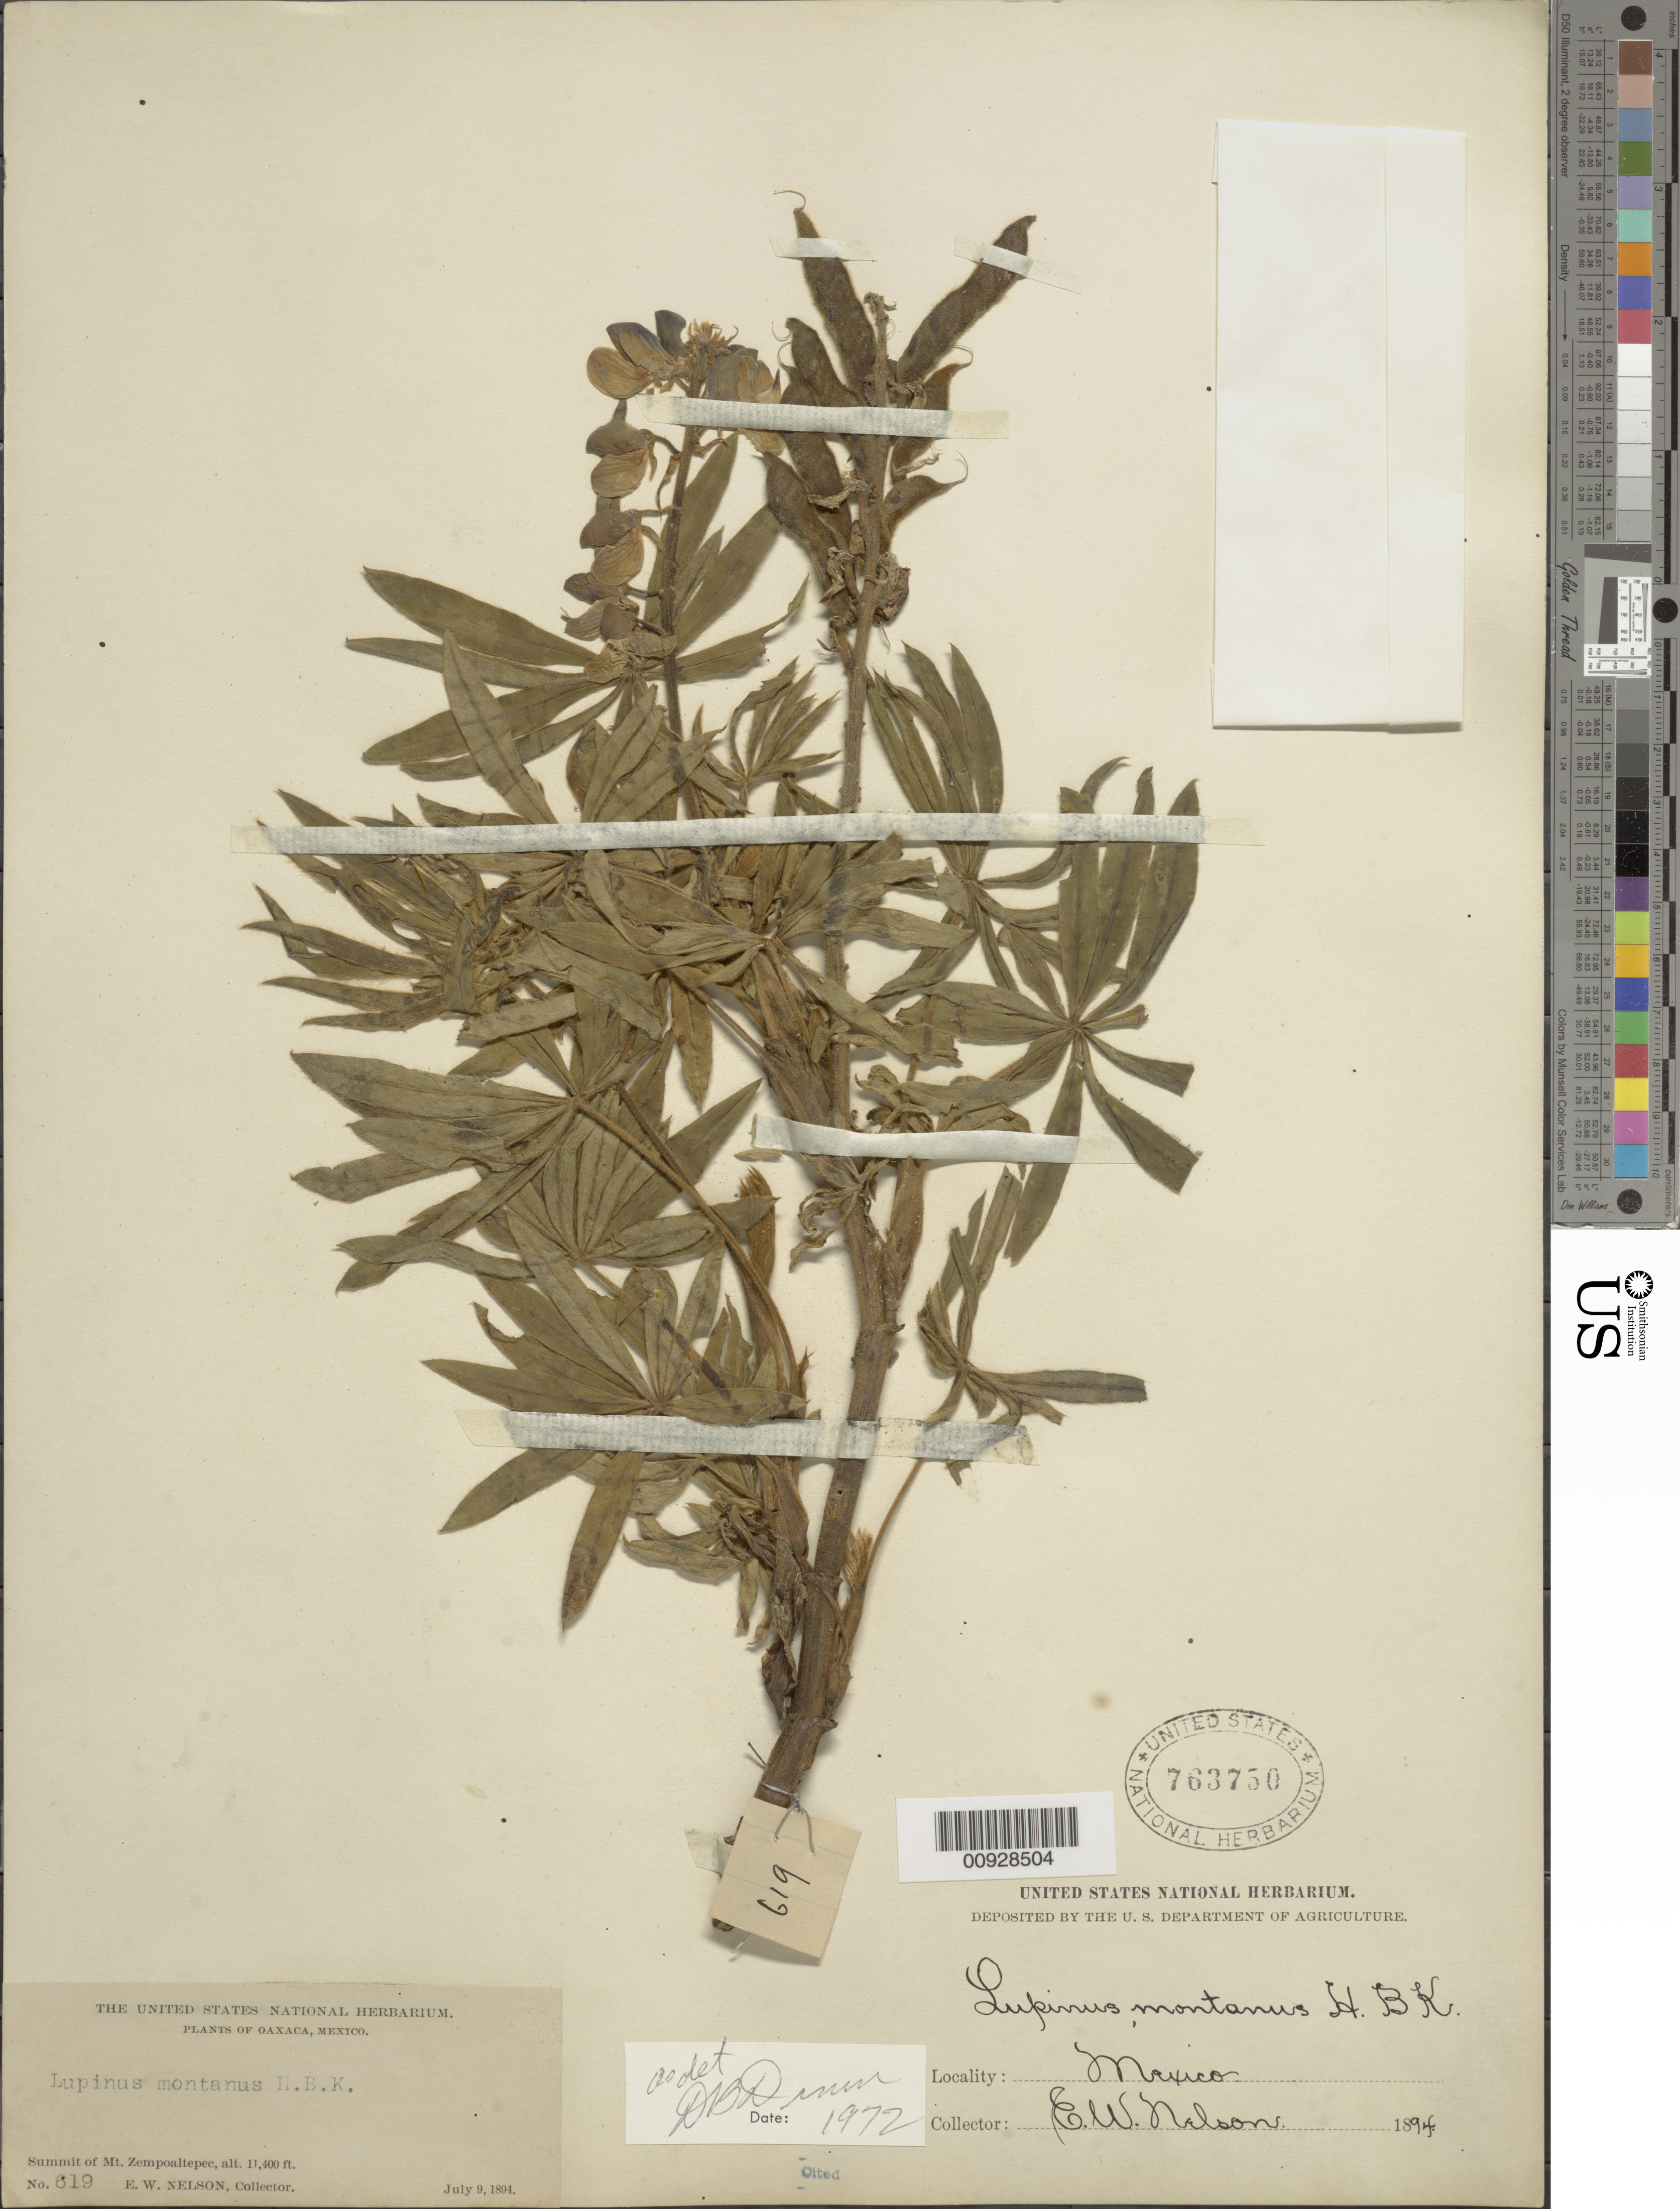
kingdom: Plantae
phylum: Tracheophyta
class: Magnoliopsida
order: Fabales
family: Fabaceae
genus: Lupinus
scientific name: Lupinus montanus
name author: Kunth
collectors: E. W. Nelson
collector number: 619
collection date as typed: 09 Jul 1894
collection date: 1894-07-09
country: Mexico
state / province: Oaxaca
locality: Summit of Mt. Zempoaltepec.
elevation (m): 3475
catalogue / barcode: US 763750